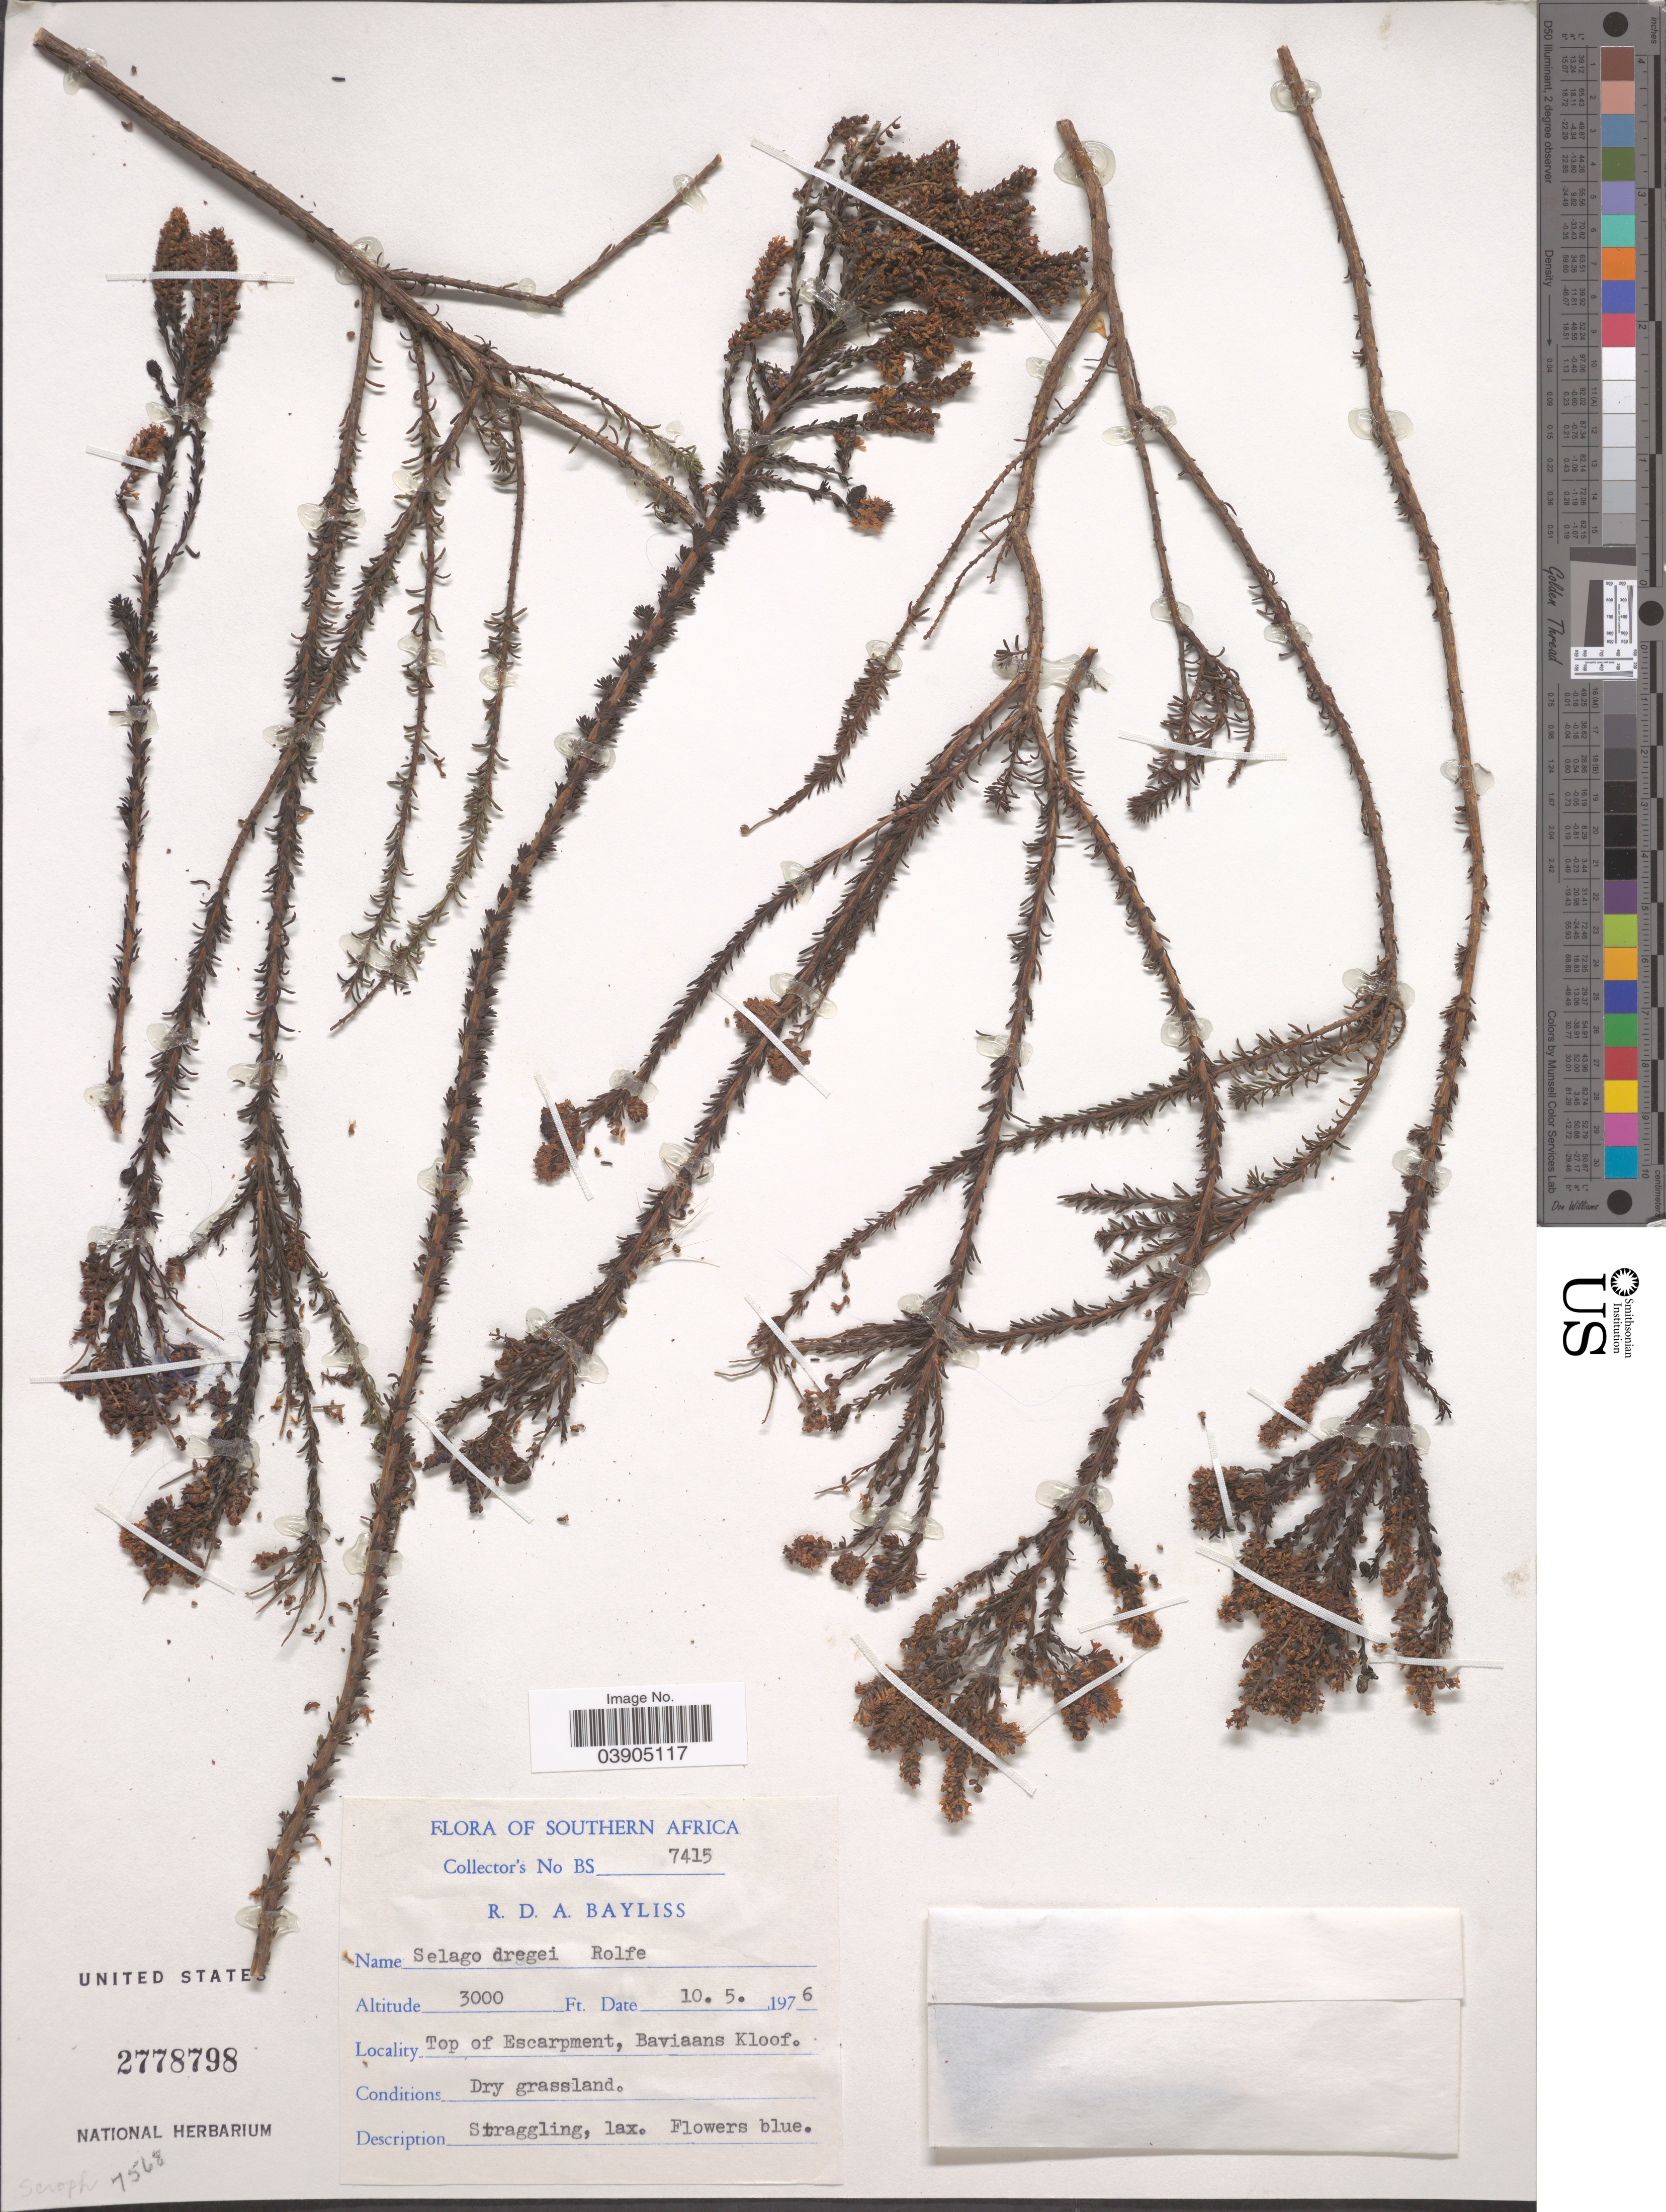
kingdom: Plantae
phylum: Tracheophyta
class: Magnoliopsida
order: Lamiales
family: Scrophulariaceae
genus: Selago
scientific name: Selago dregei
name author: Rolfe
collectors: R. Bayliss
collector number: BS7415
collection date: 1976-05-10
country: South Africa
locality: Southern Africa. Top of Escarpment, Baviaans Kloof.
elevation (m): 914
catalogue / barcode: US 2778798